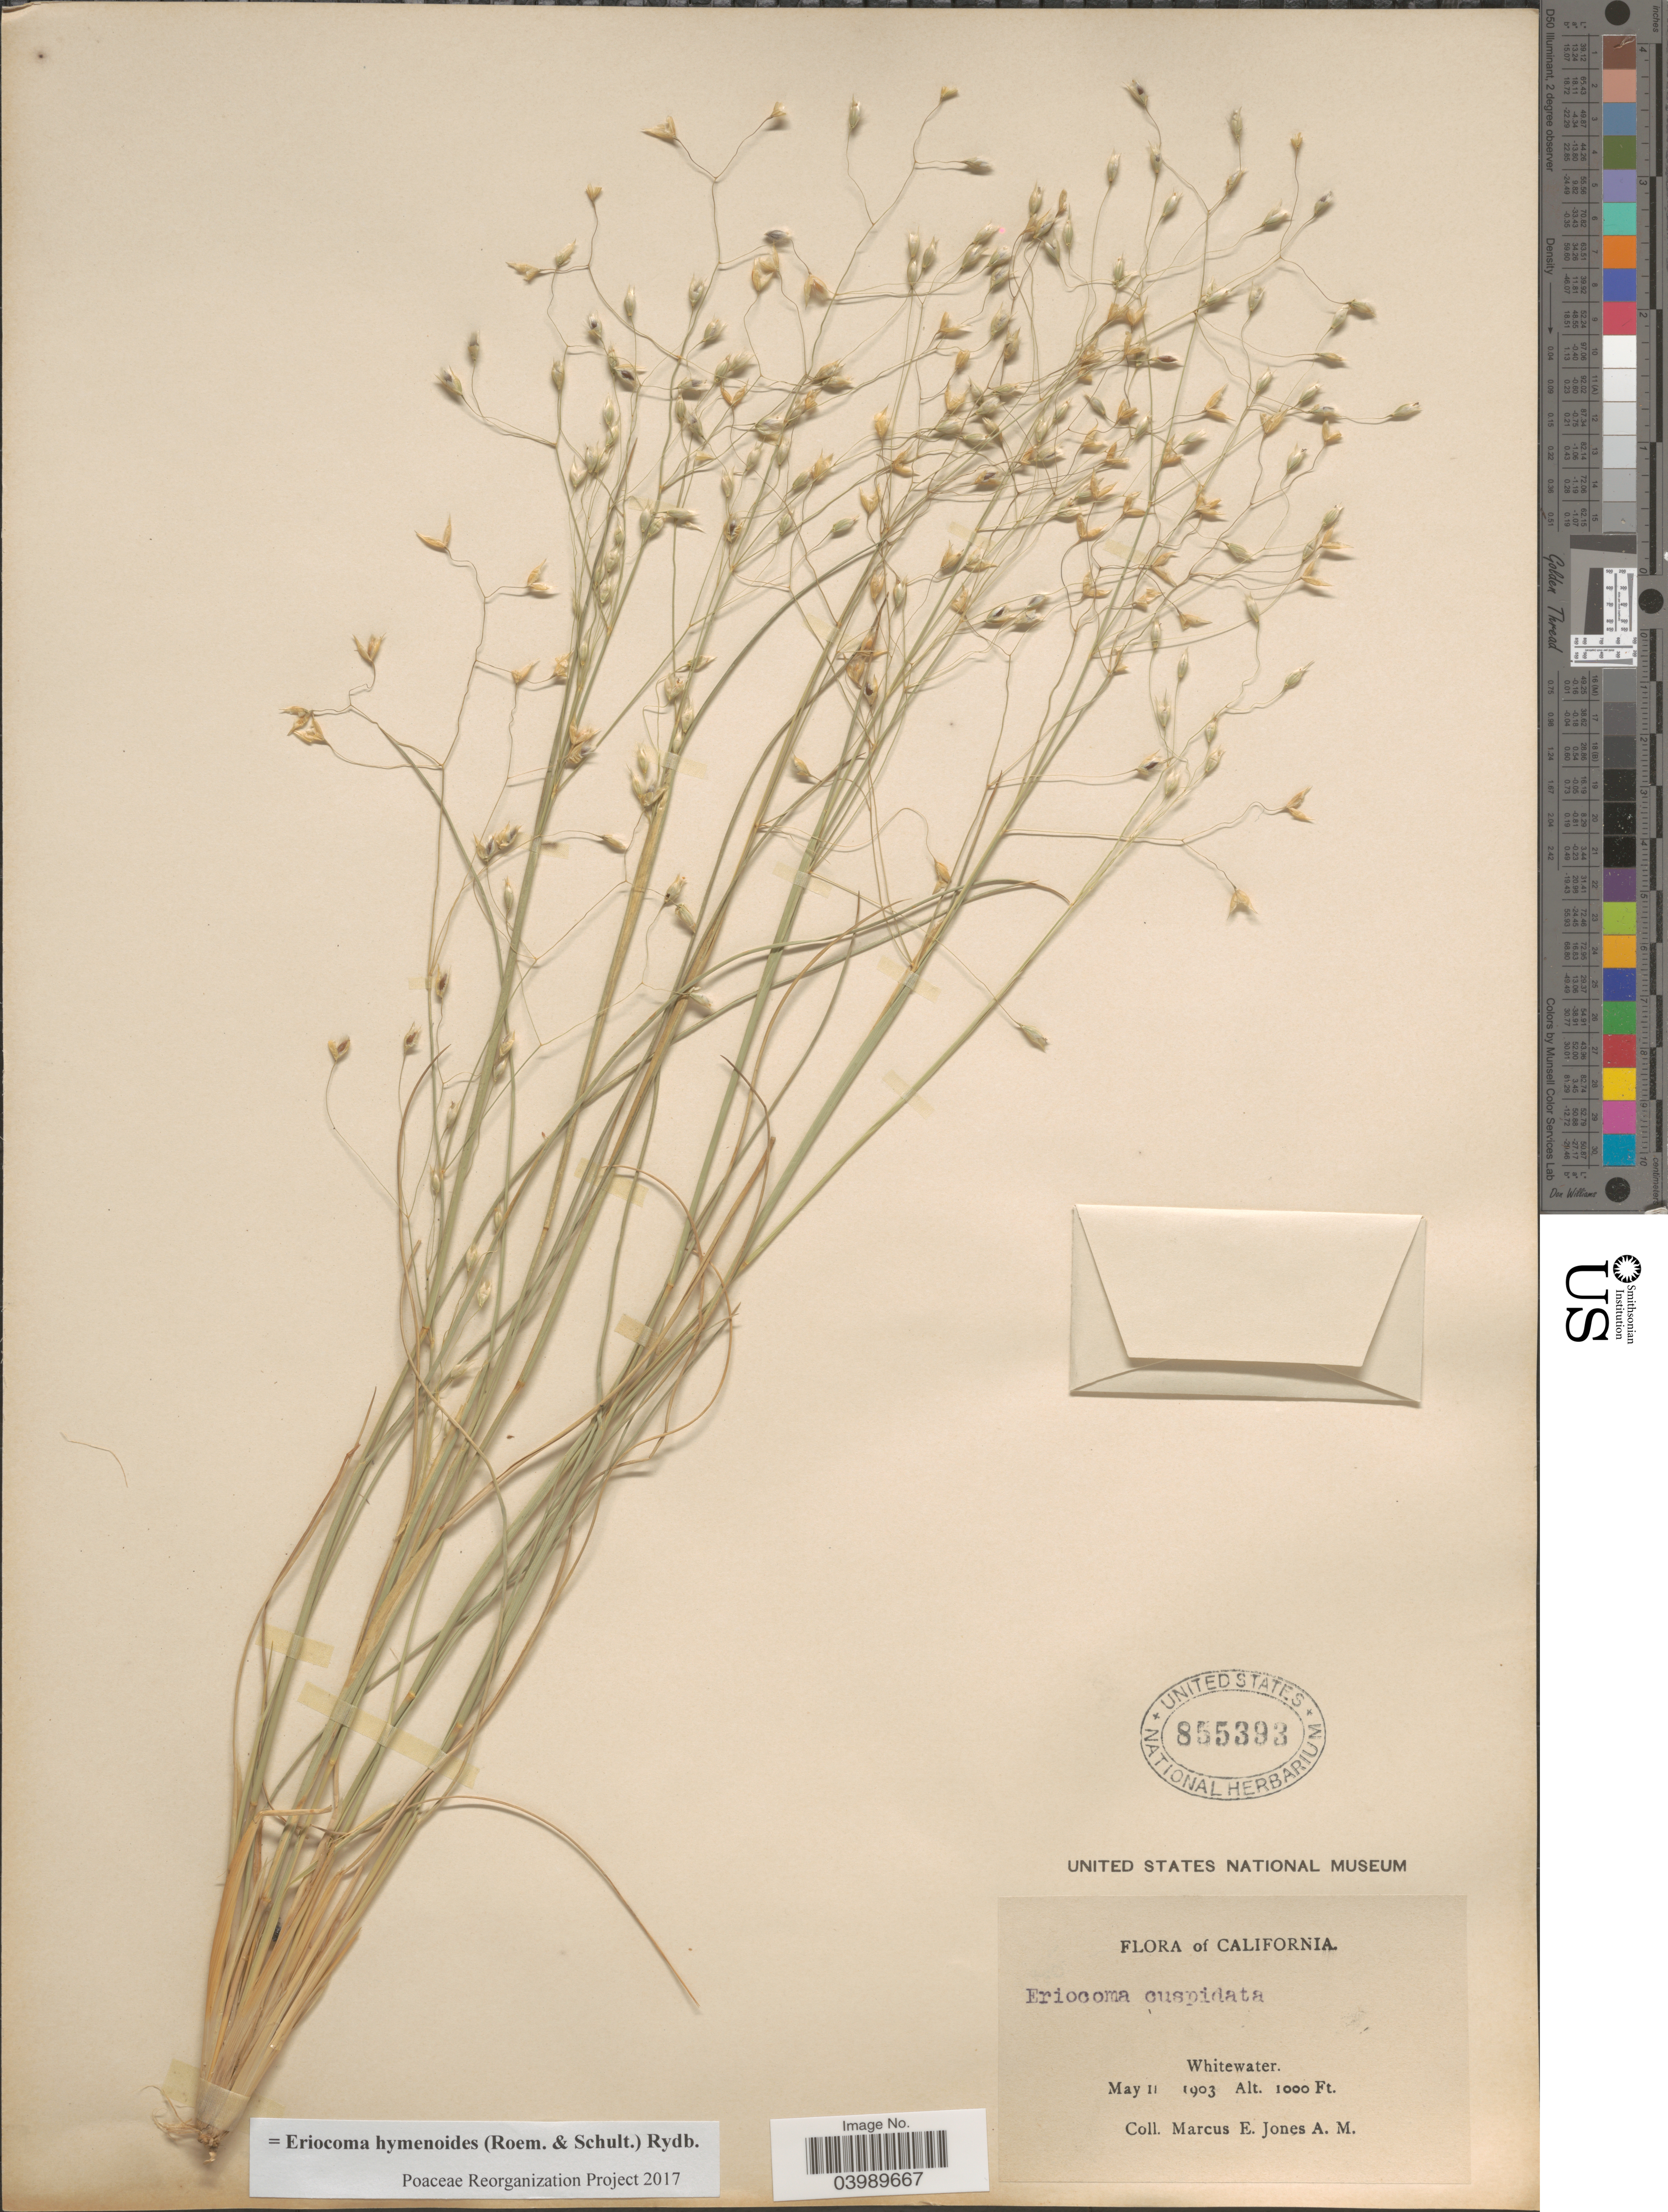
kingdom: Plantae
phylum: Tracheophyta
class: Liliopsida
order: Poales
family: Poaceae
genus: Eriocoma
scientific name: Eriocoma hymenoides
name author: (Roem. & Schult.) Rydb.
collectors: M. E. Jones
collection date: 1903-05-11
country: United States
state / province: California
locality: Whitewater.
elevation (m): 305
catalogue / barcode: US 855393